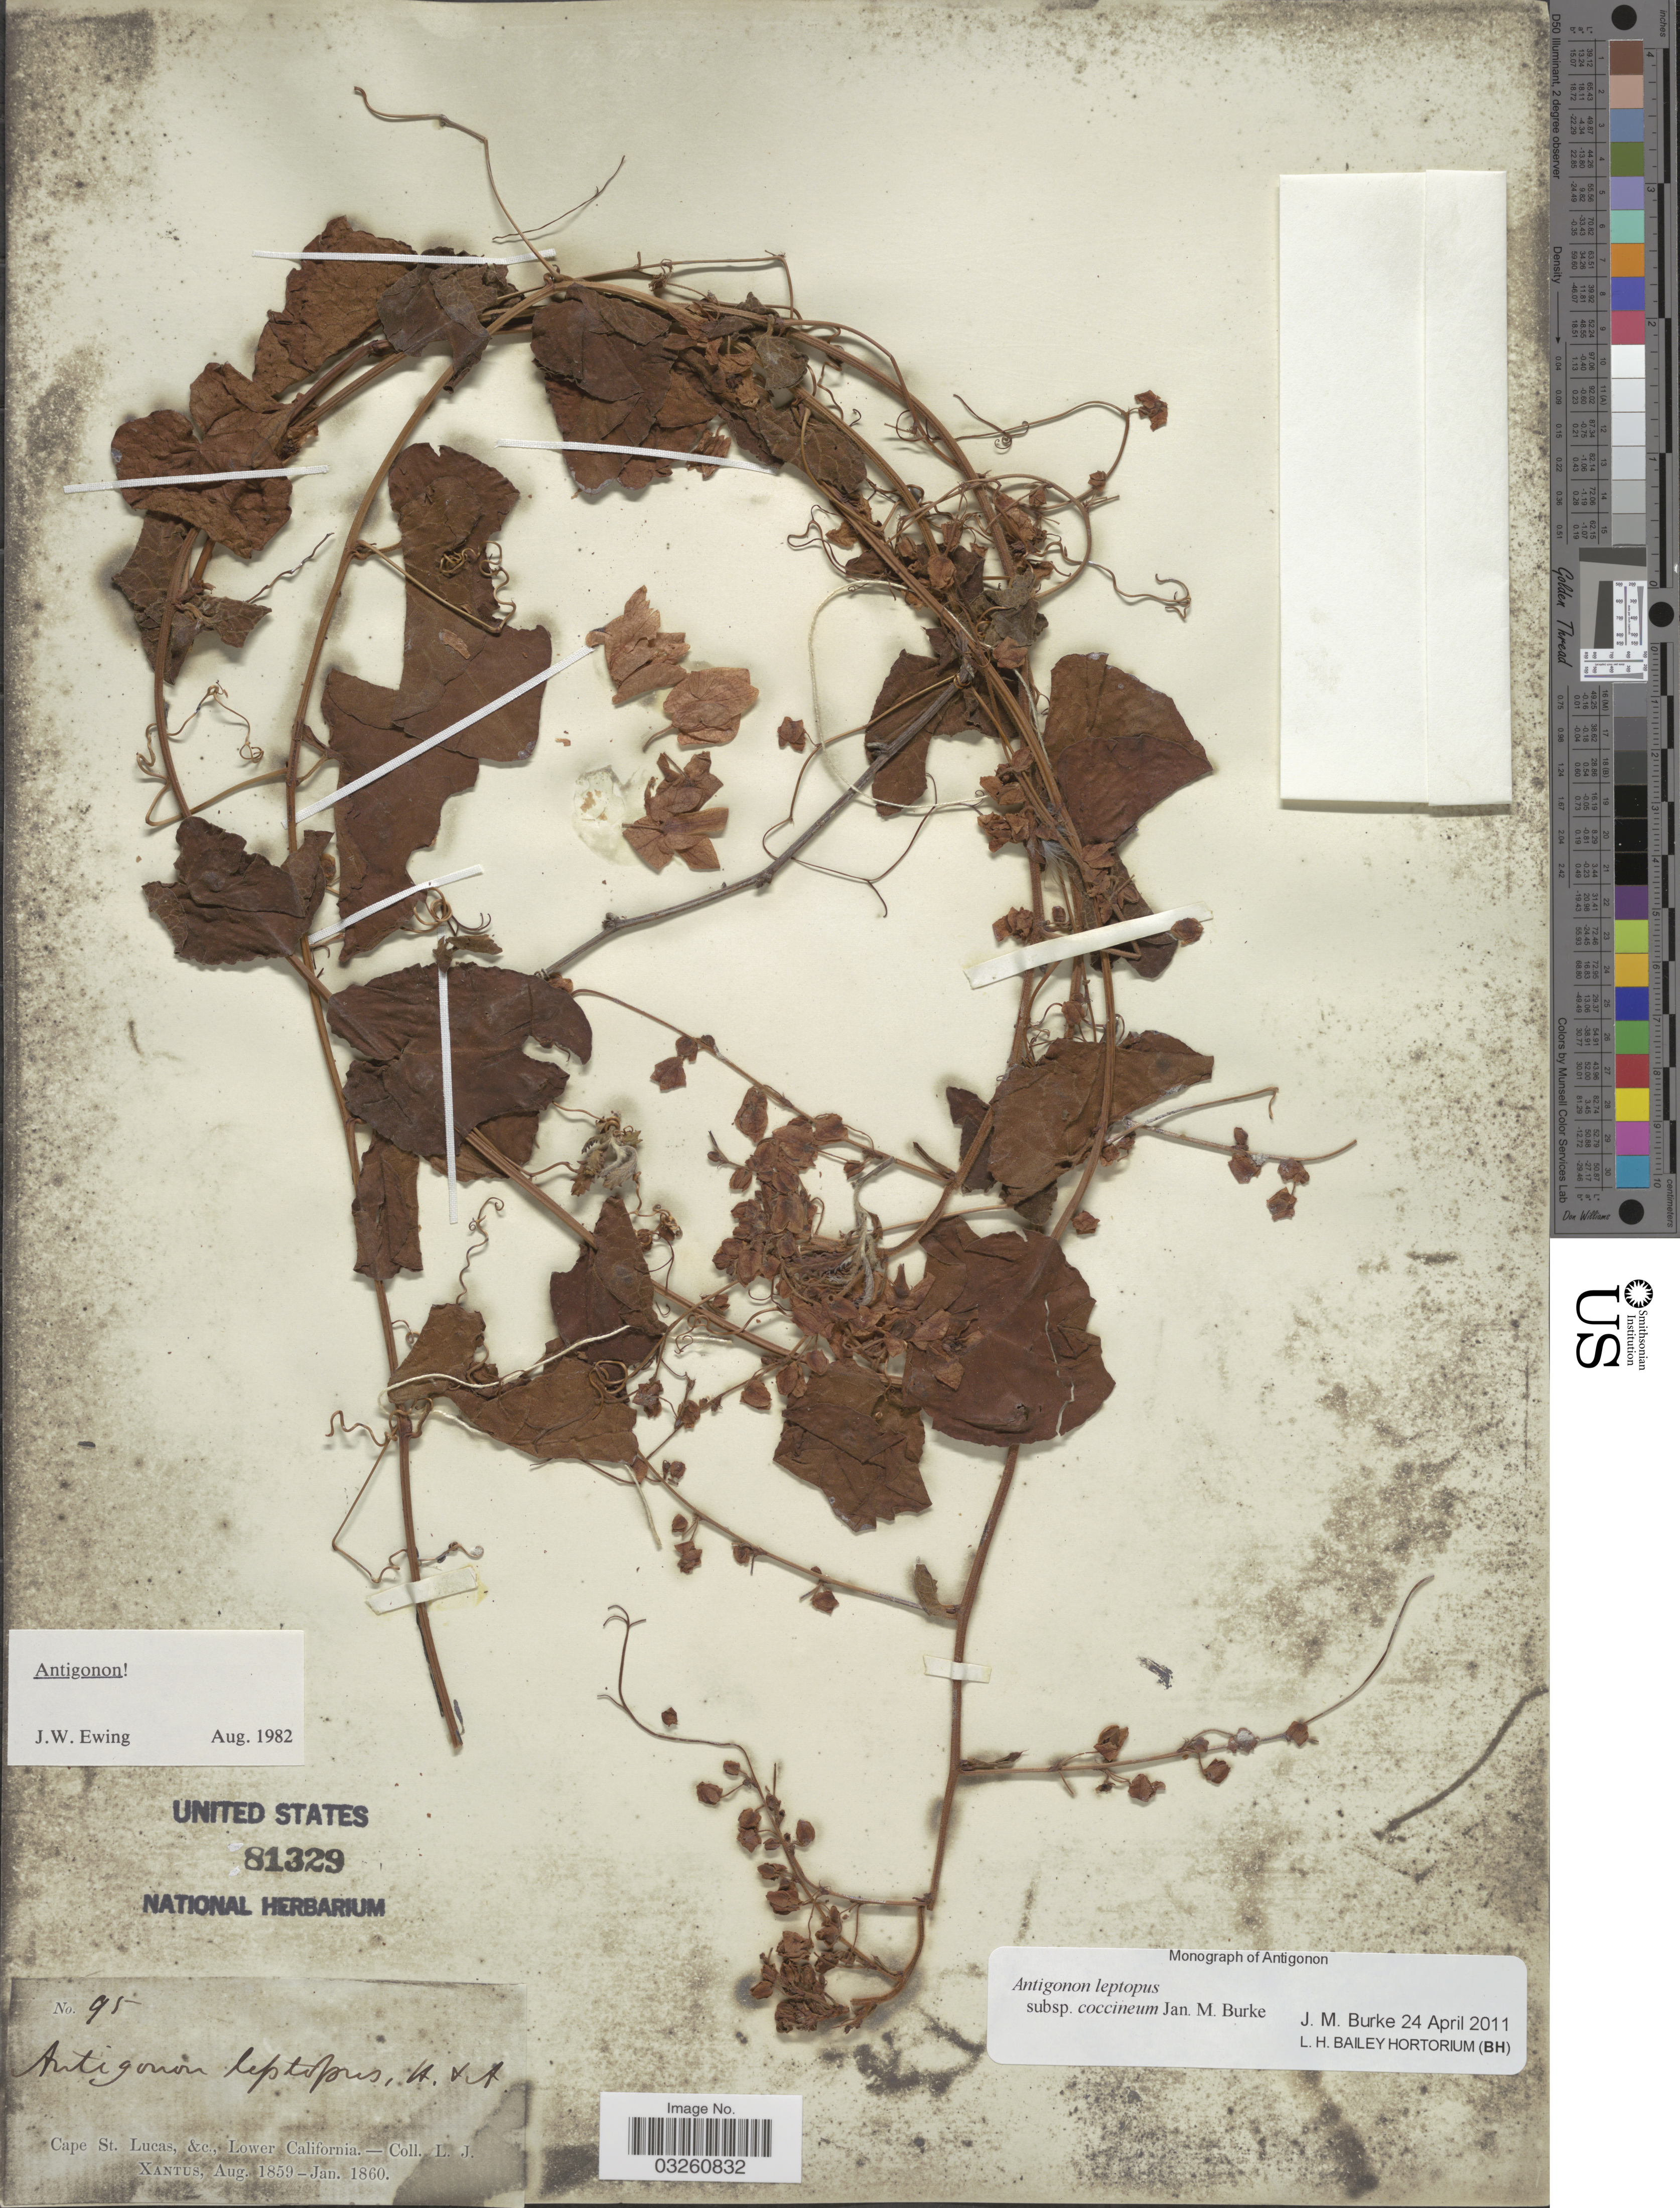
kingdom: Plantae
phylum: Tracheophyta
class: Magnoliopsida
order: Caryophyllales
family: Polygonaceae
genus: Antigonon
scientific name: Antigonon leptopus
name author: Hook. & Arn.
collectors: L. J. Xantus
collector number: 95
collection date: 1859-08/1860-01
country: Mexico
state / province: Baja California Sur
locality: Cape St. Lucas, &c., Lower California.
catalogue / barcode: US 81329